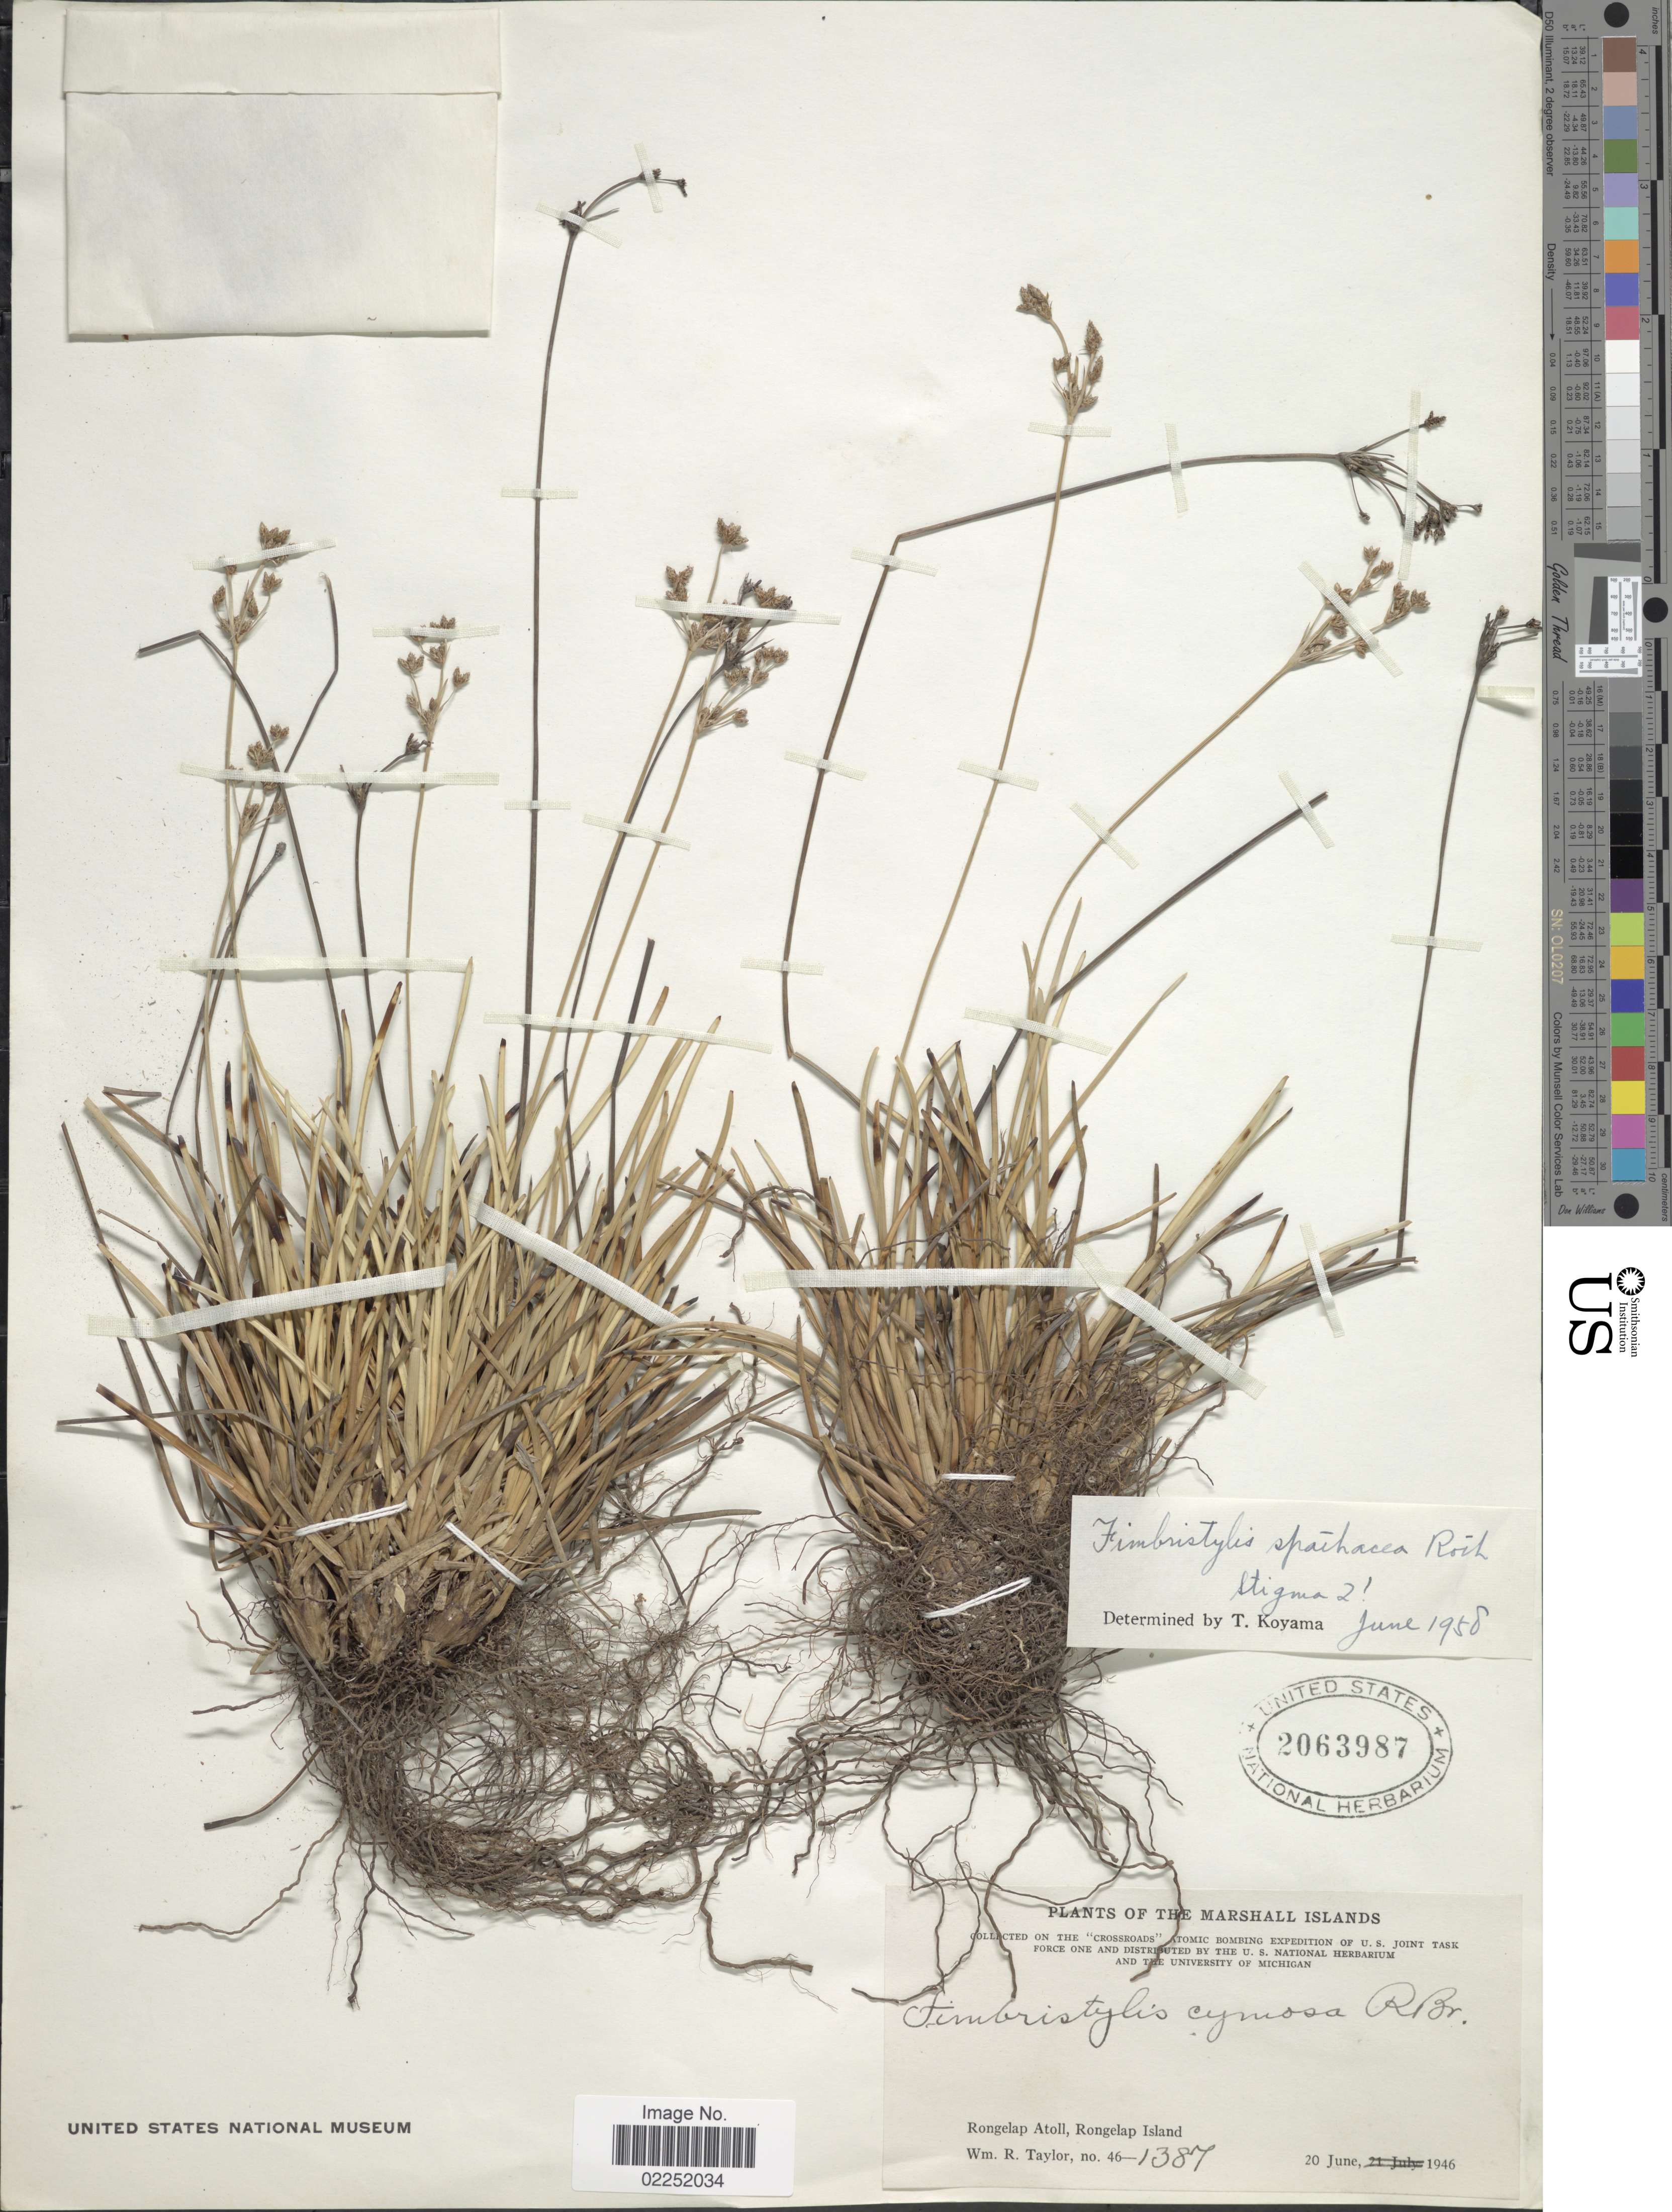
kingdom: Plantae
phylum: Tracheophyta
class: Liliopsida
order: Poales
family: Cyperaceae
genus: Fimbristylis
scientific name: Fimbristylis cymosa subsp. spathacea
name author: (Roth) T. Koyama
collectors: W. R. Taylor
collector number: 46-1387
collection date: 1946-06-20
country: Marshall Islands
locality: Rongelap Atoll, Rongelap Island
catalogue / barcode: US 2063987